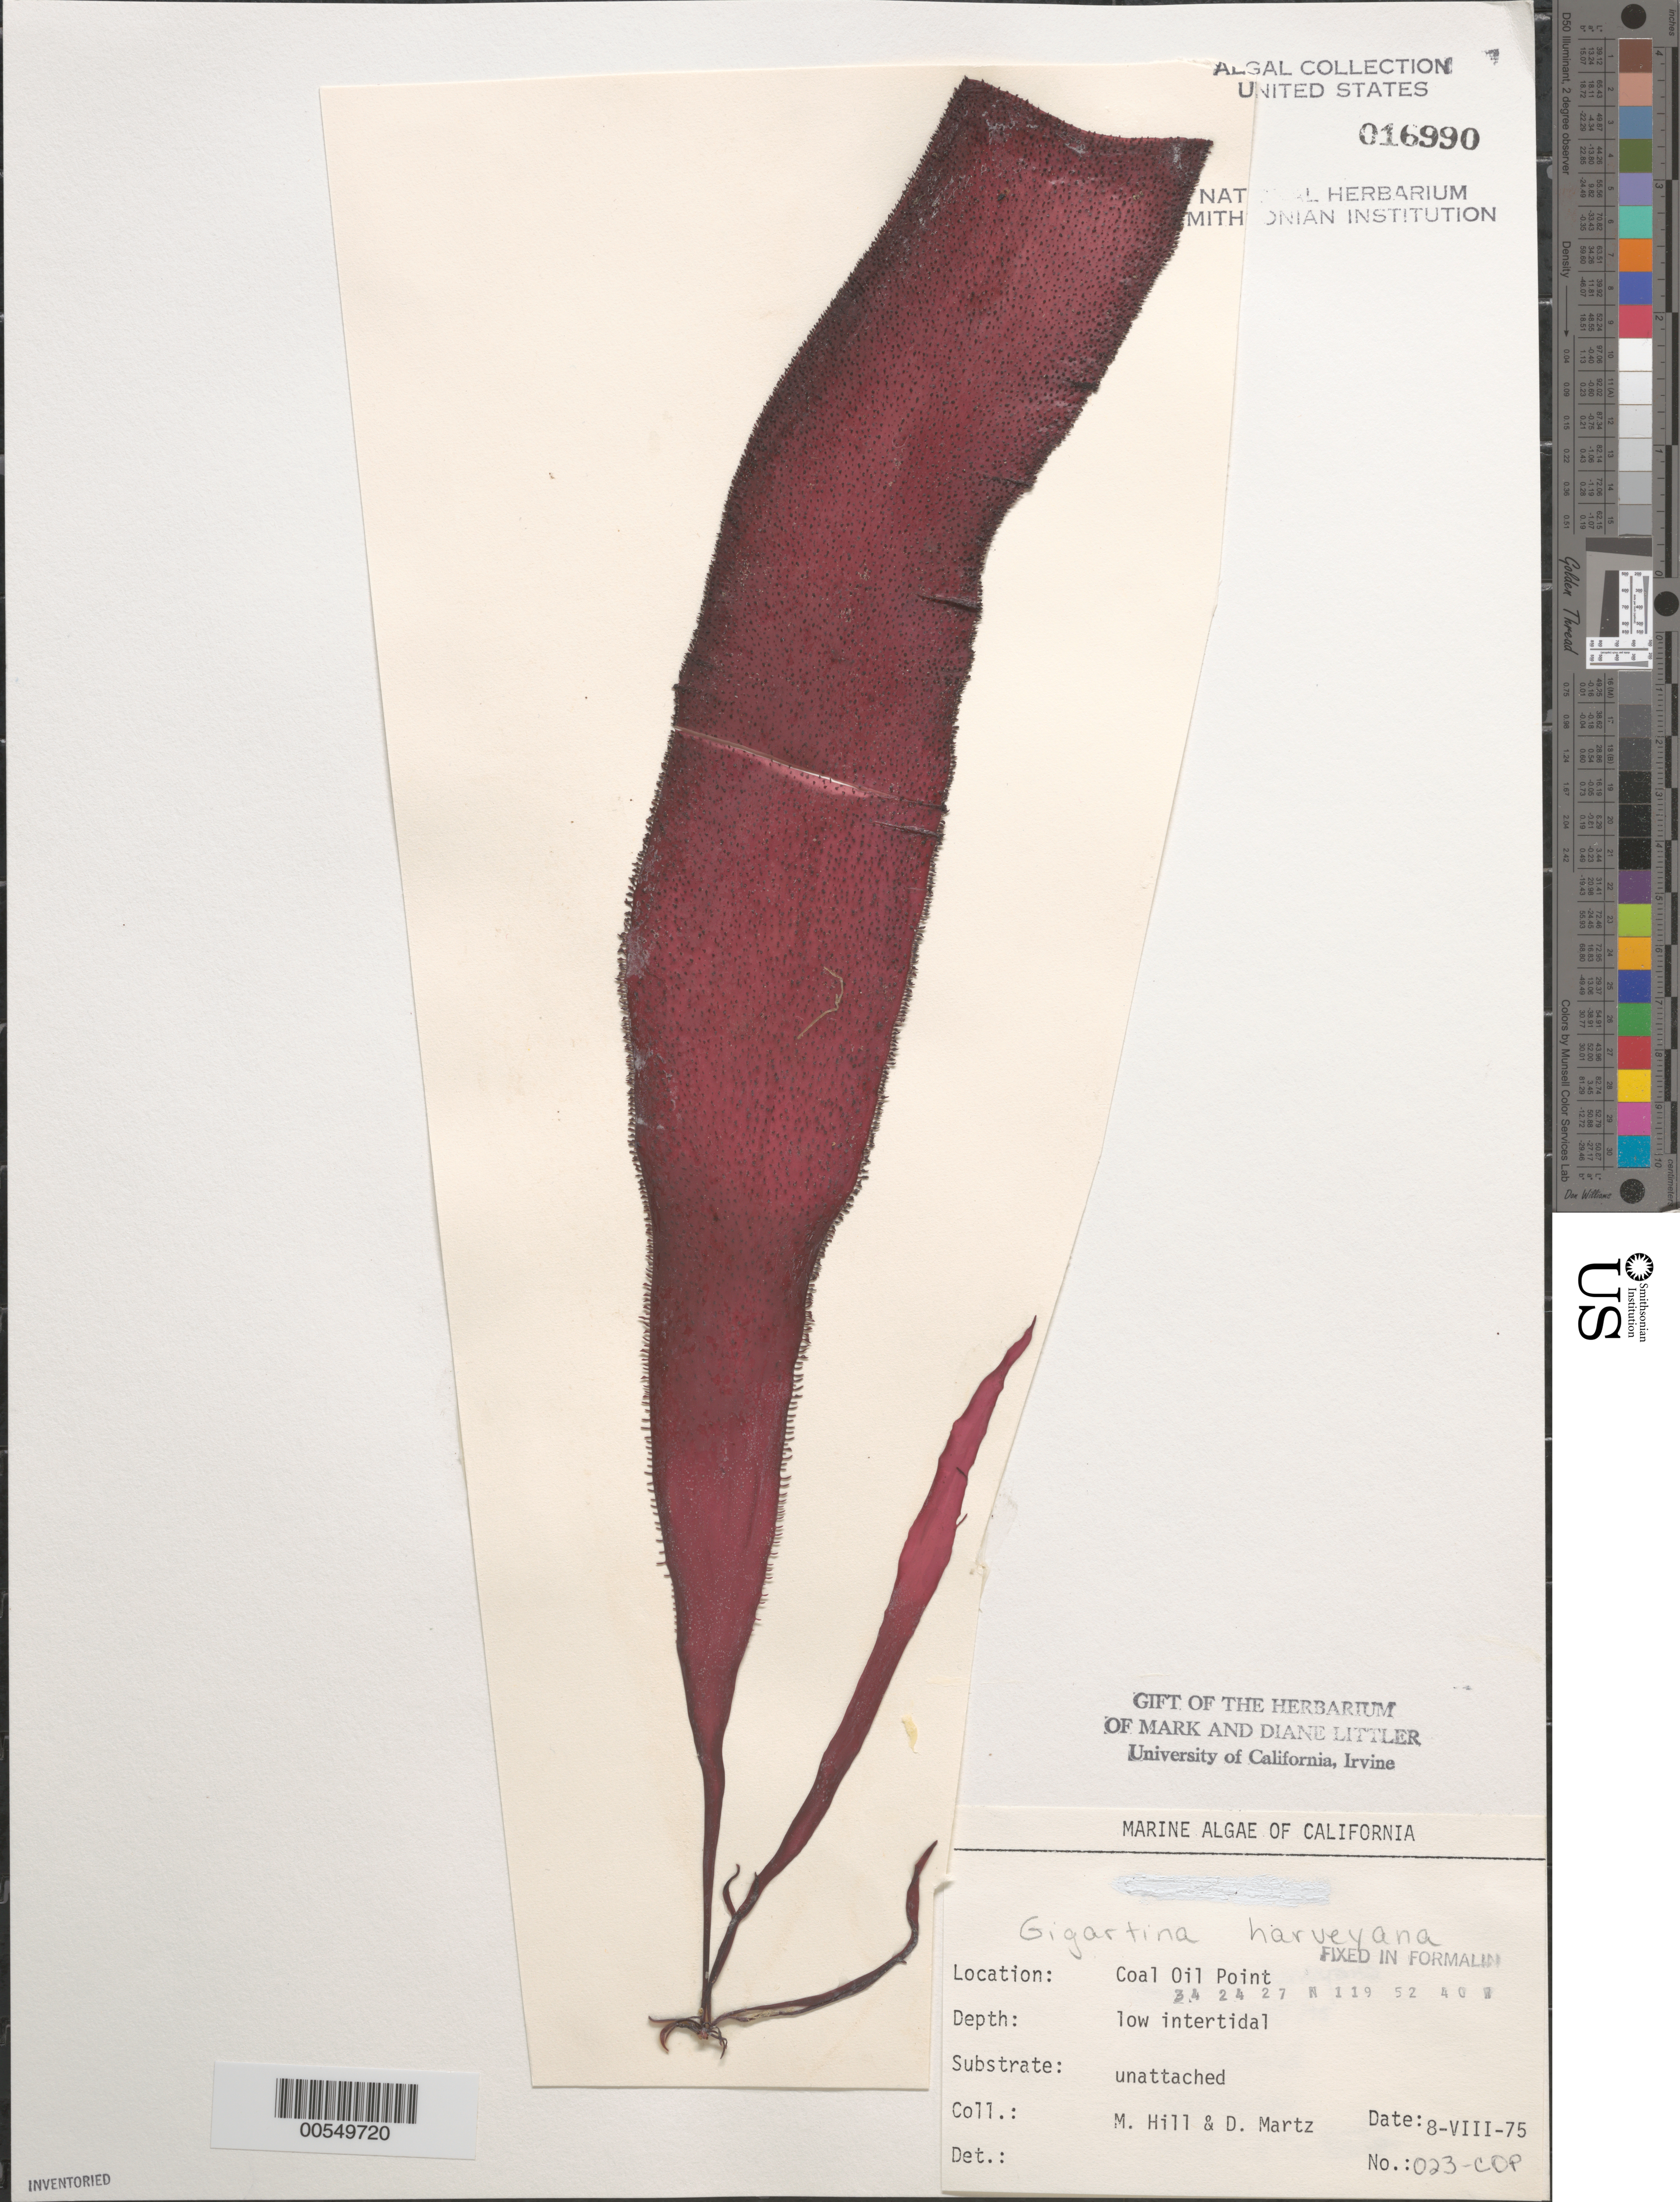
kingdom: Plantae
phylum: Rhodophyta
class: Florideophyceae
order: Gigartinales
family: Gigartinaceae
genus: Chondracanthus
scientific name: Chondracanthus harveyanus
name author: (Kütz.) Guiry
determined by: Algae name updating Project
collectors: M. Hill & D. Martz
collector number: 023-cop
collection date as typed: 08 Aug 1975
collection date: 1975-08-08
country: United States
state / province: California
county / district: Santa Barbara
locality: Coal Oil Point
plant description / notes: BLM-SOCALBIGHT Rocky Intertidal Survey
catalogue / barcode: US 16990